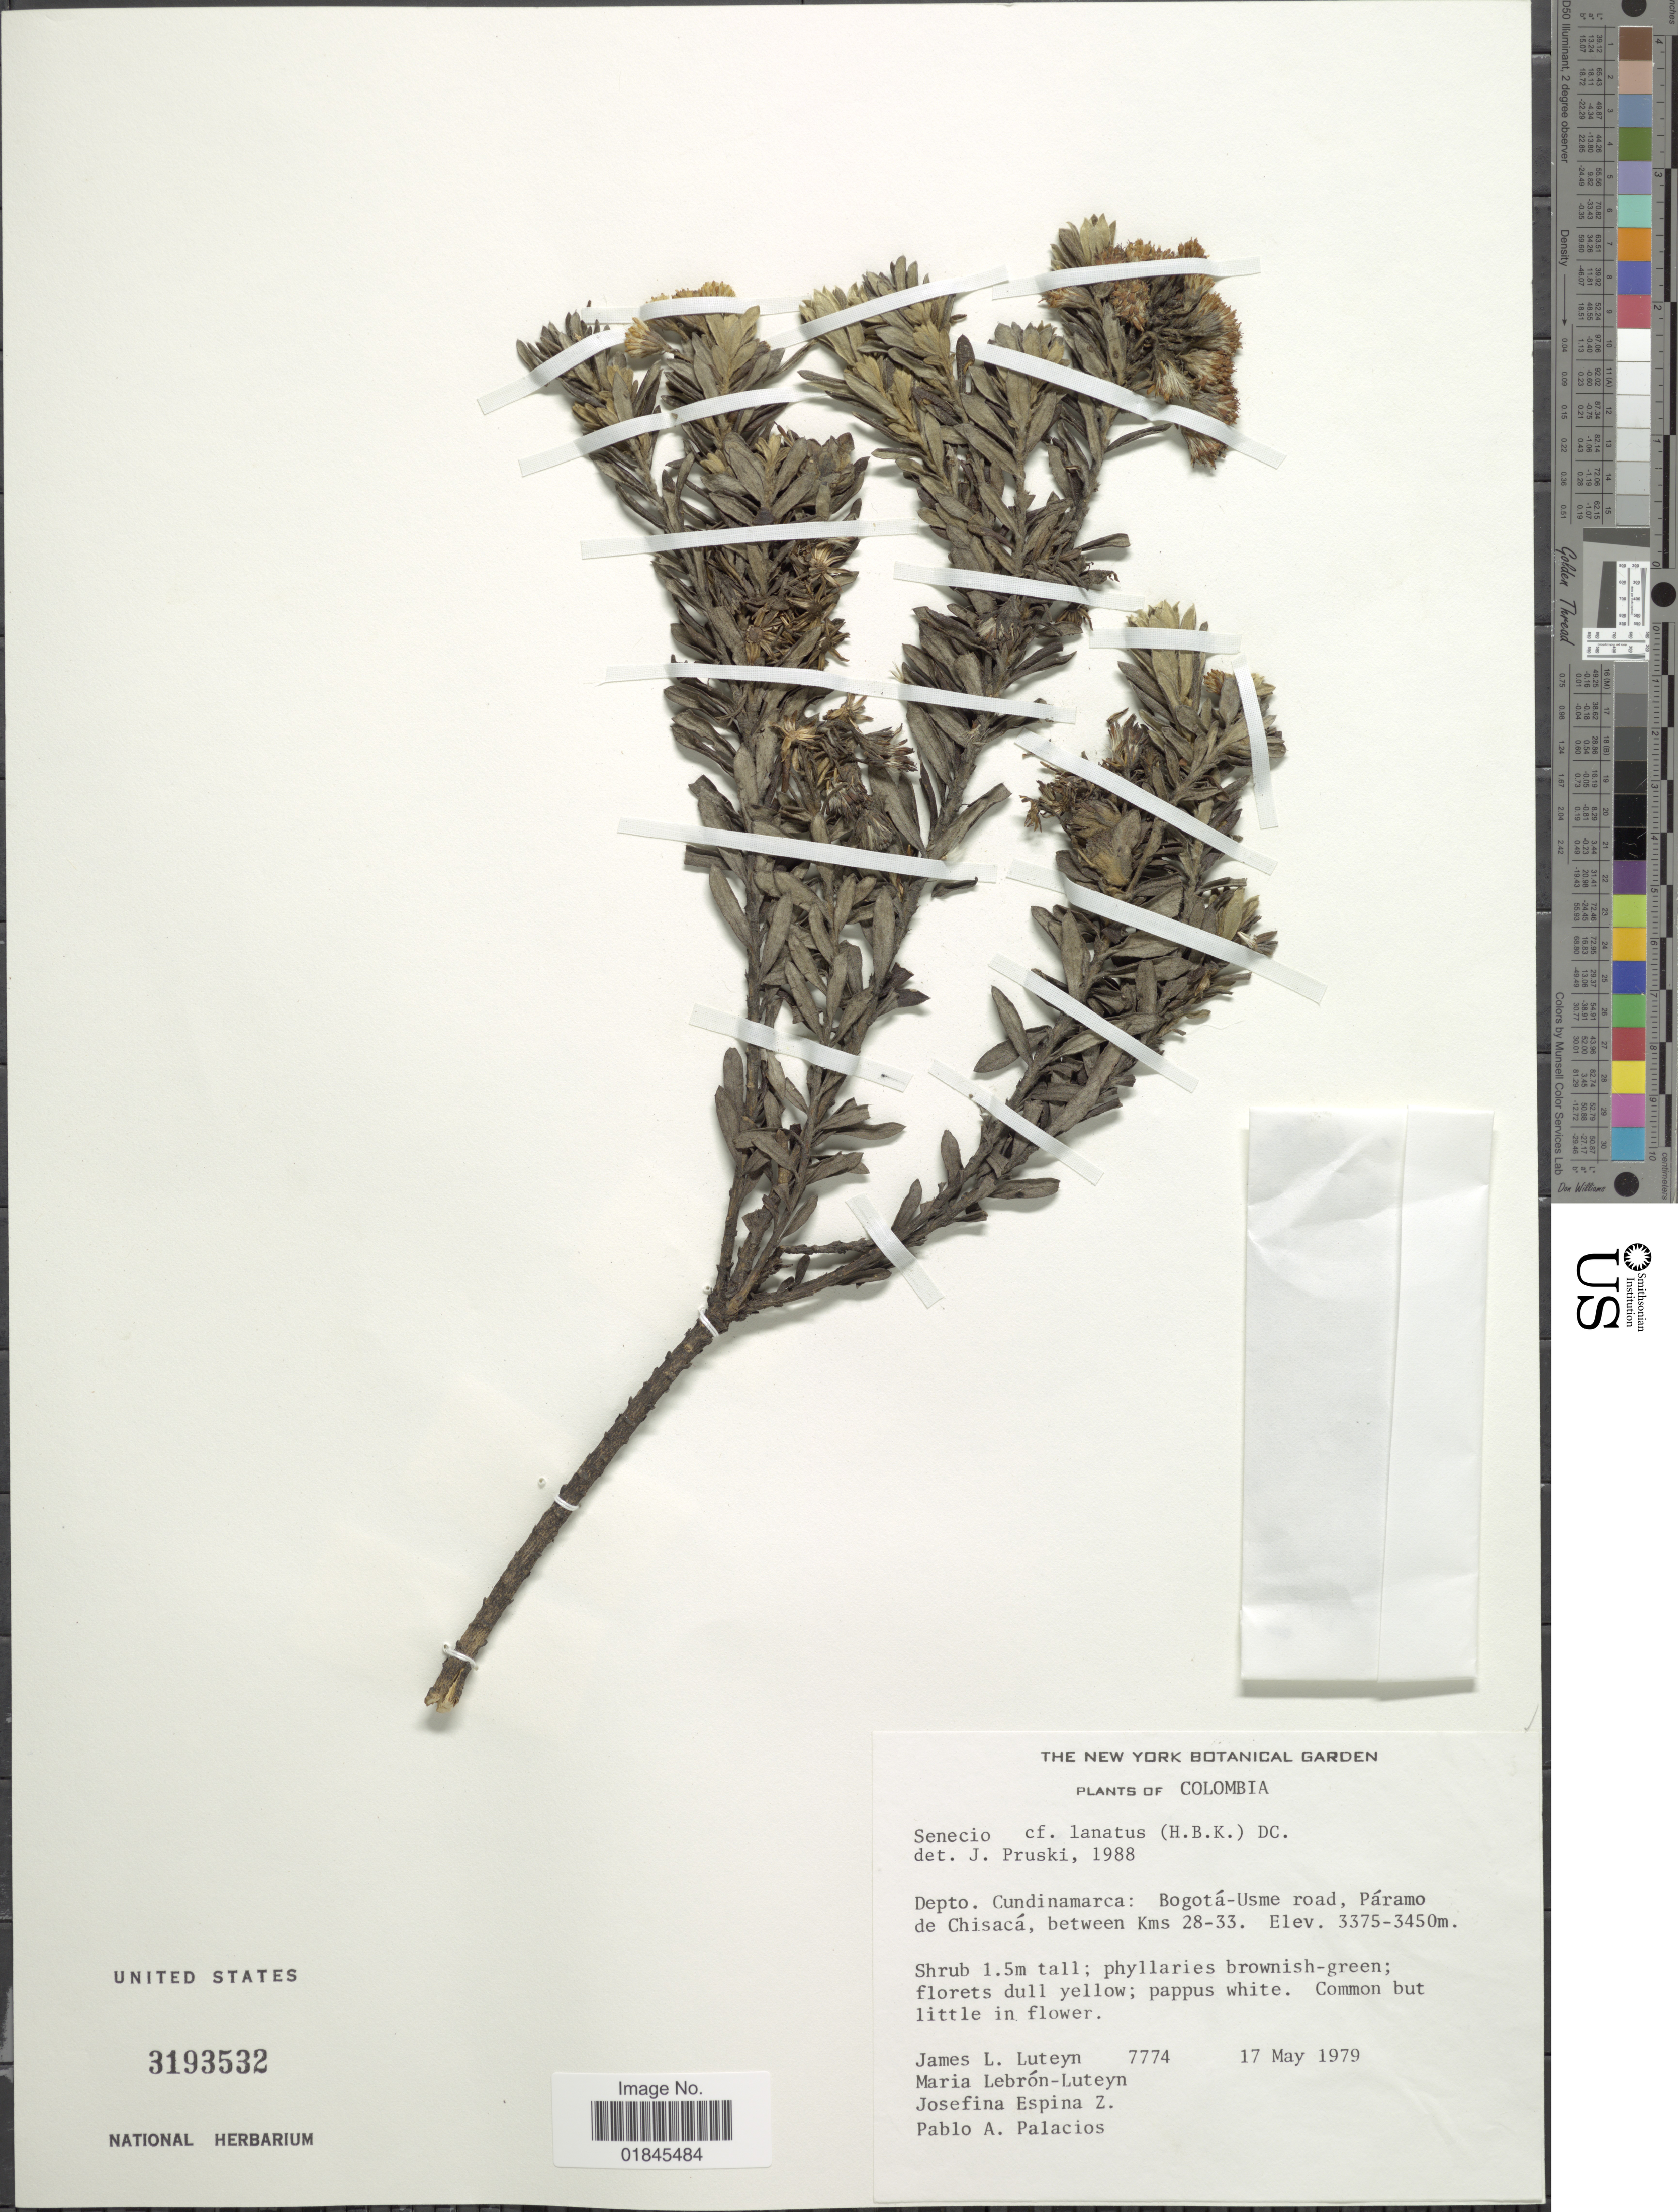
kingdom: Plantae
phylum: Tracheophyta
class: Magnoliopsida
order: Asterales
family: Asteraceae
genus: Pentacalia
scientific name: Pentacalia ledifolia f. perlanta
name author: Cuatrec.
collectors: J. L. Luteyn, M. L. Lebrón-Luteyn, J. Espina Z. & P. Palacios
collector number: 7774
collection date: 1979-05-17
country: Colombia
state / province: Cundinamarca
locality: Depto. Cundinamarca: Bogotá-Usme road, Páramo de Chisacá, between Kms 28-33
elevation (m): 3375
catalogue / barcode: US 3193532